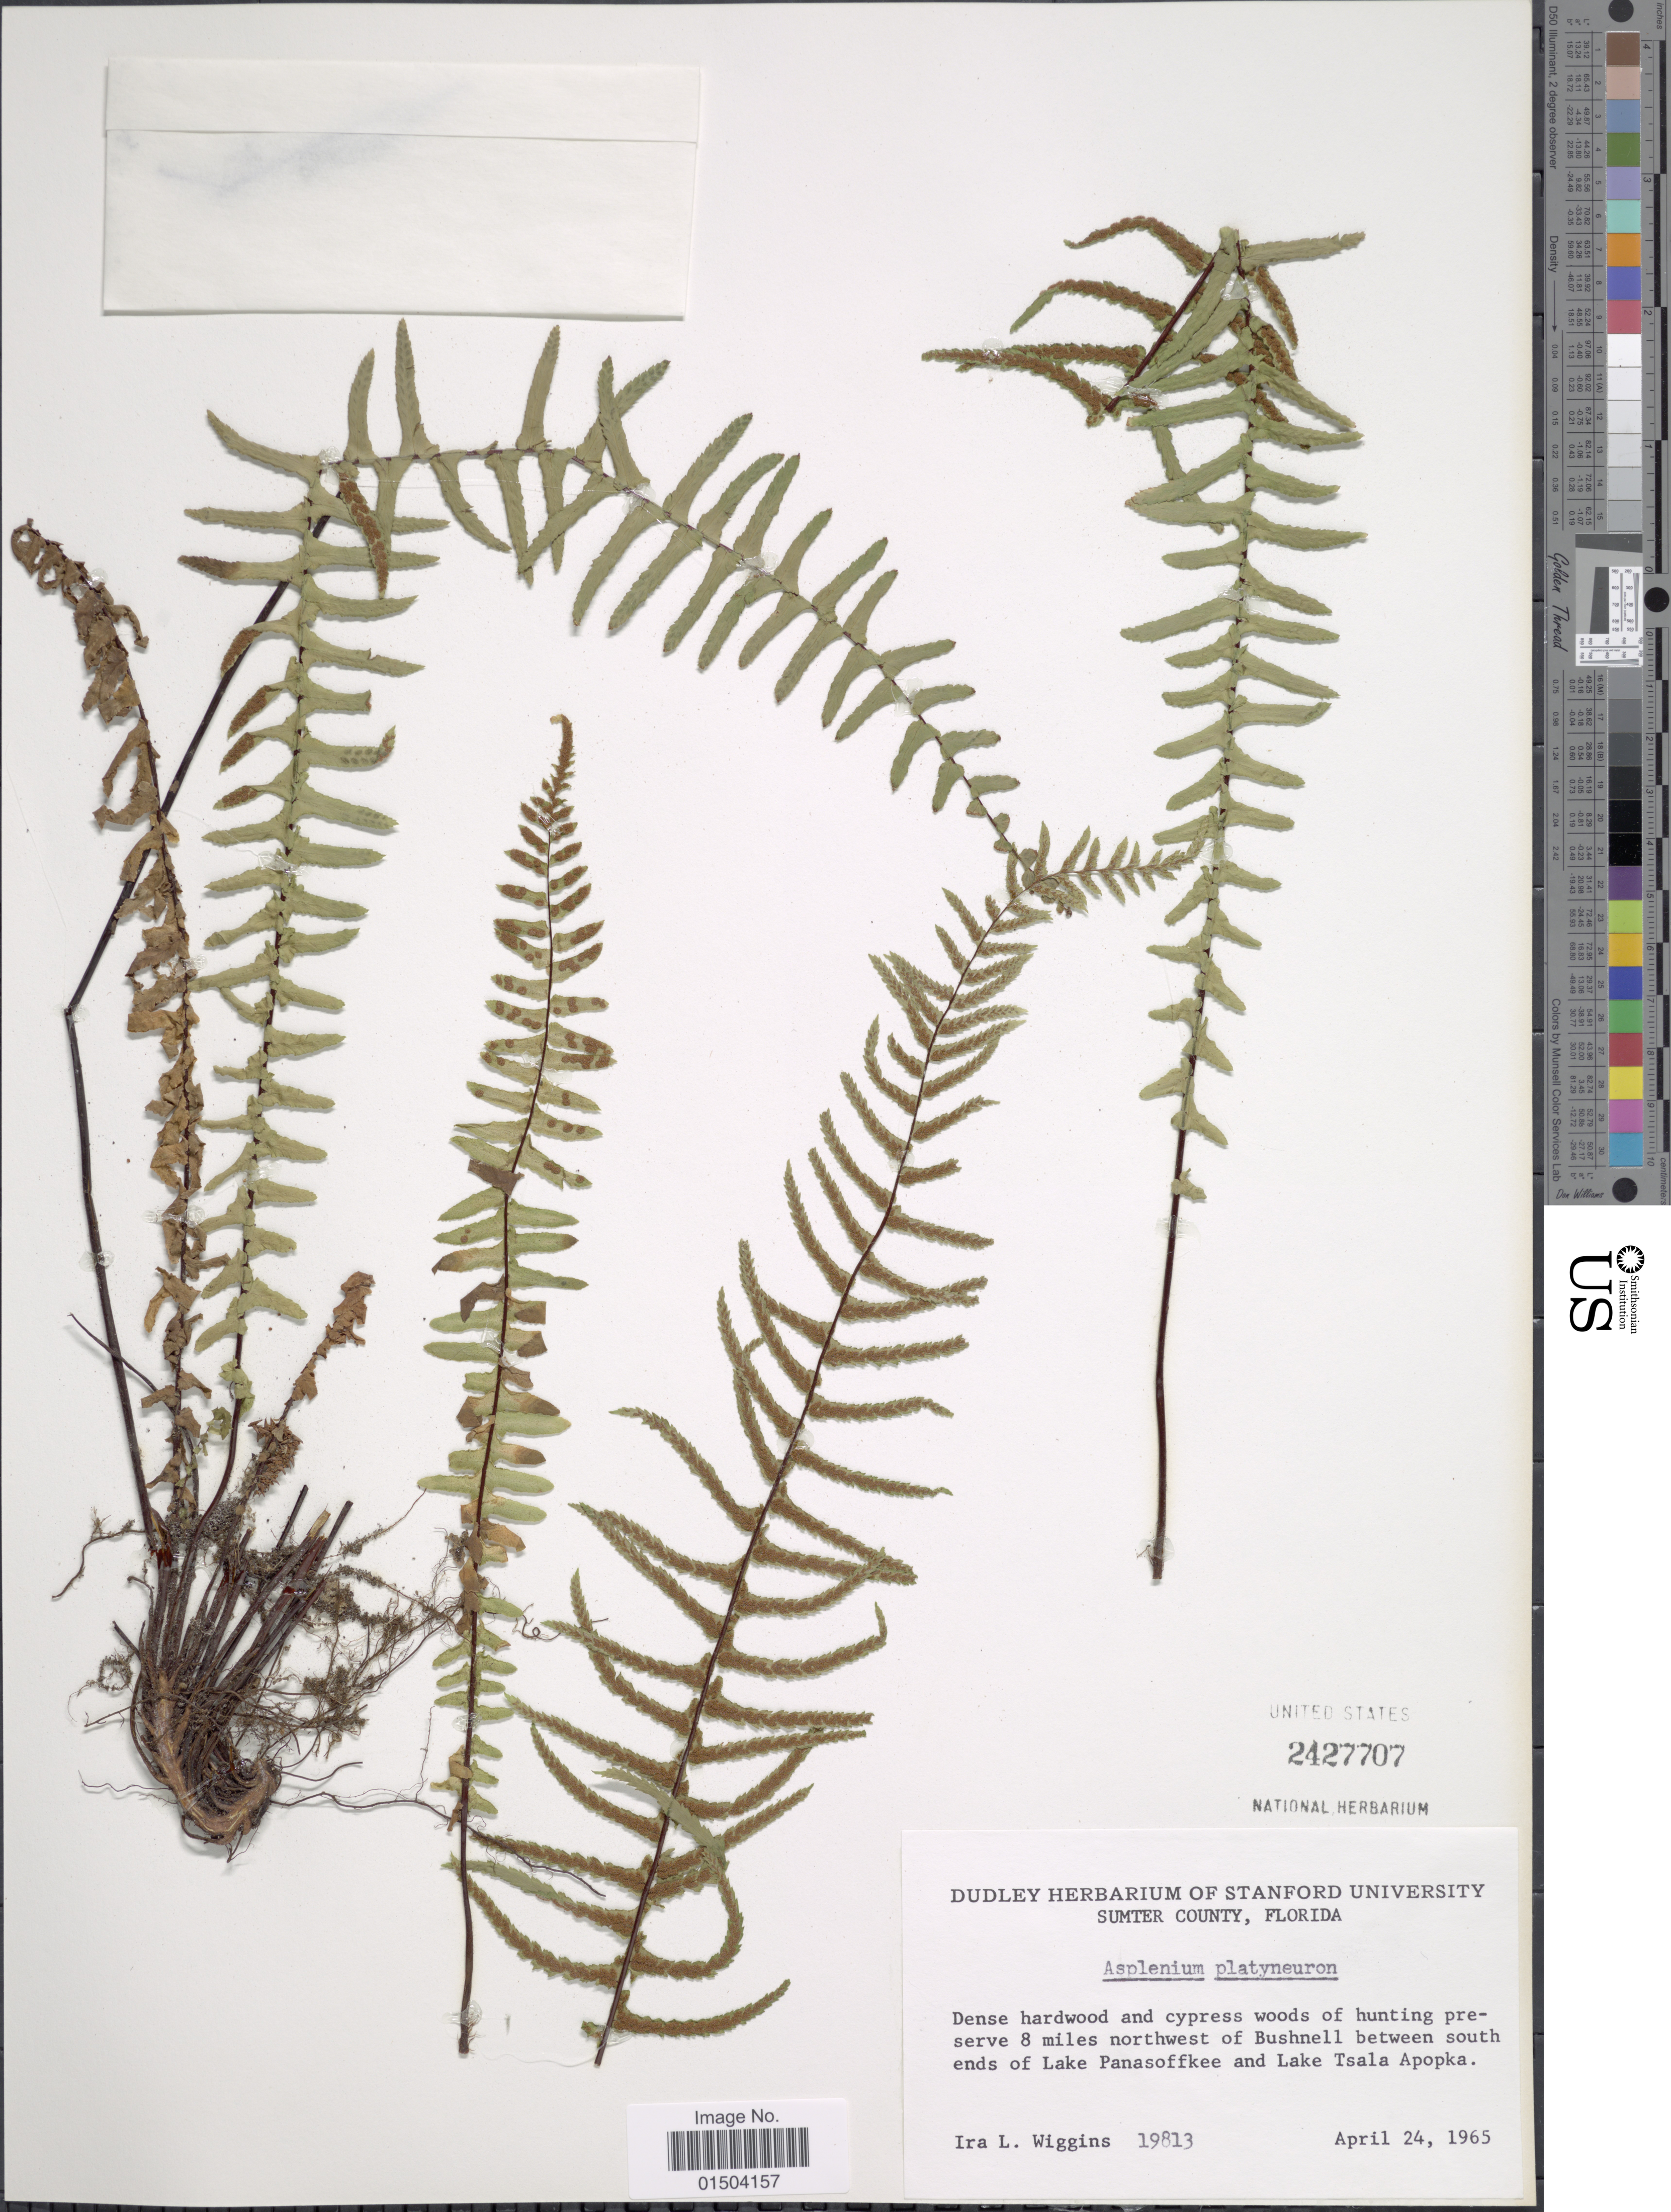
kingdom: Plantae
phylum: Tracheophyta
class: Polypodiopsida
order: Polypodiales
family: Aspleniaceae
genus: Asplenium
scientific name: Asplenium platyneuron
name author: (L.) Britton, Stearns & Poggenb.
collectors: I. L. Wiggins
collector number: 19813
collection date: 1965-04-24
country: United States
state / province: Florida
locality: Sumter County. Dense hardwood and cypress woods of hunting preserve 8 miles northwest of Bushnell between south ends of Lake Panasoffkee and Lake Tsala Apopka.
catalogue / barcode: US 2427707